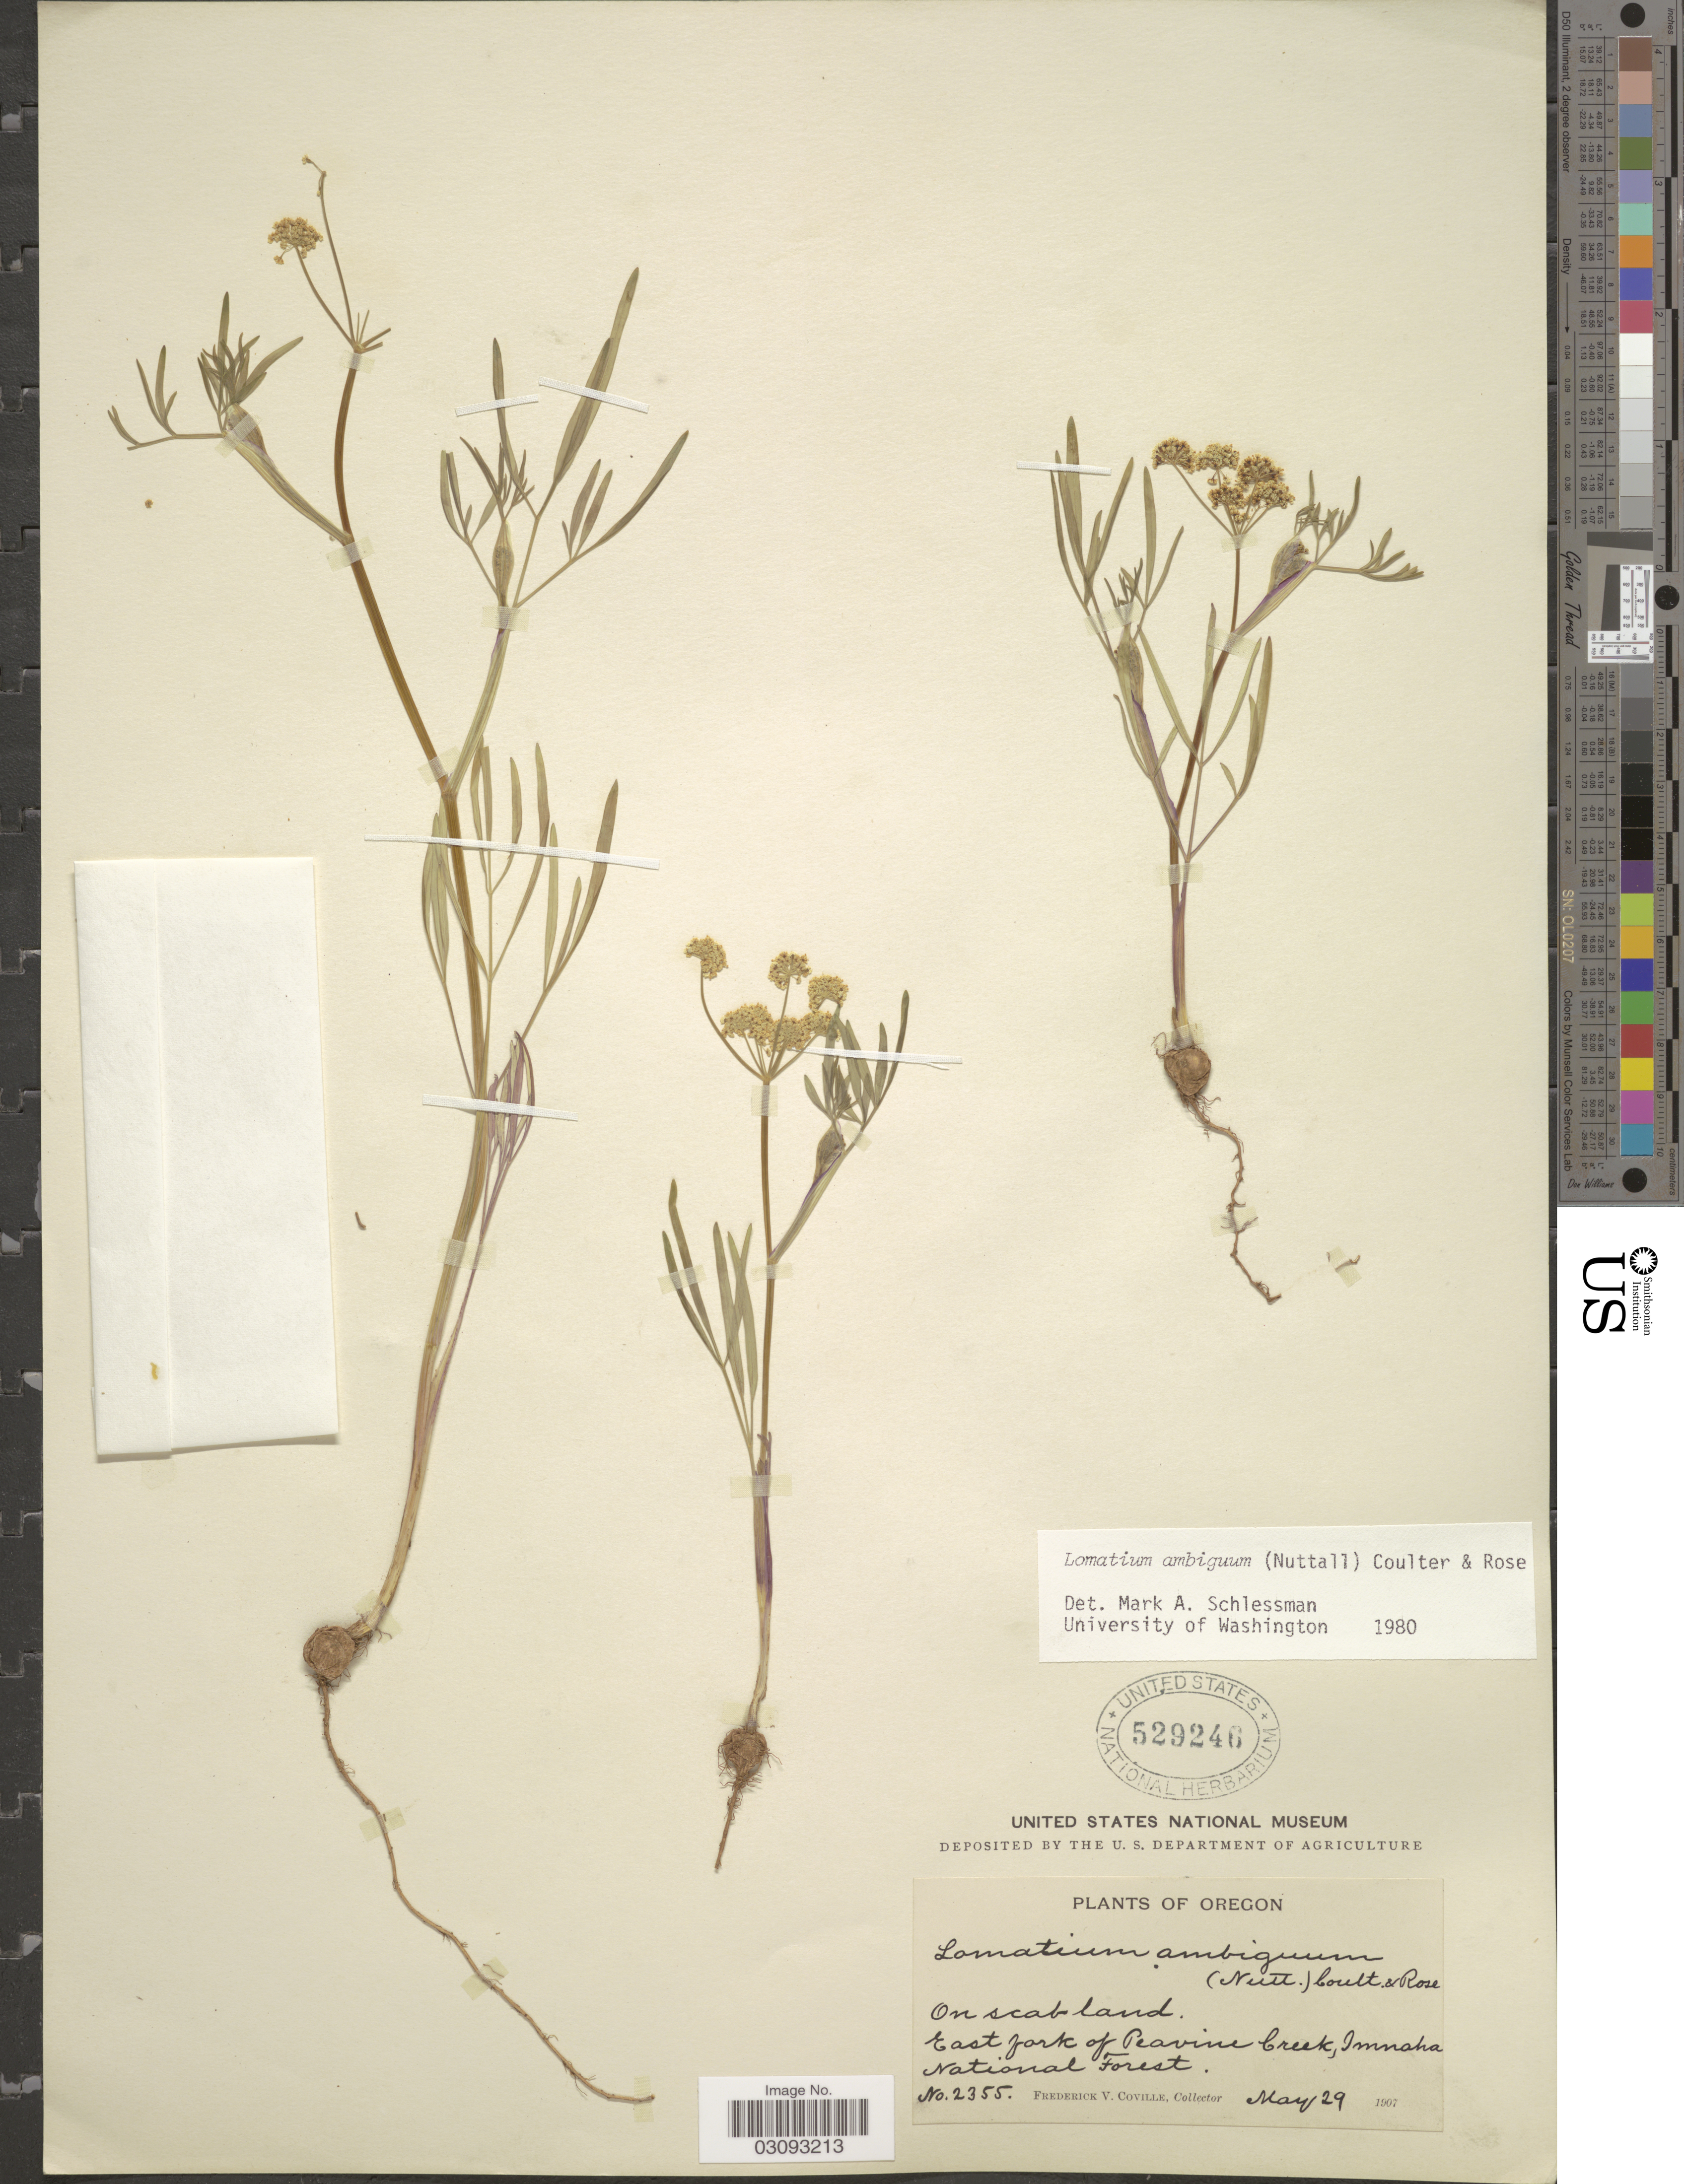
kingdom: Plantae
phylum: Tracheophyta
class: Magnoliopsida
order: Apiales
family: Apiaceae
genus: Lomatium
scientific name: Lomatium ambiguum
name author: (Nutt.) Coult. & Rose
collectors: F. V. Coville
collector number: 2355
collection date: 1907-05-29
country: United States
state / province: Oregon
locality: East fork of Peavine Creek, Imnaha National Forest.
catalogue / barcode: US 529246